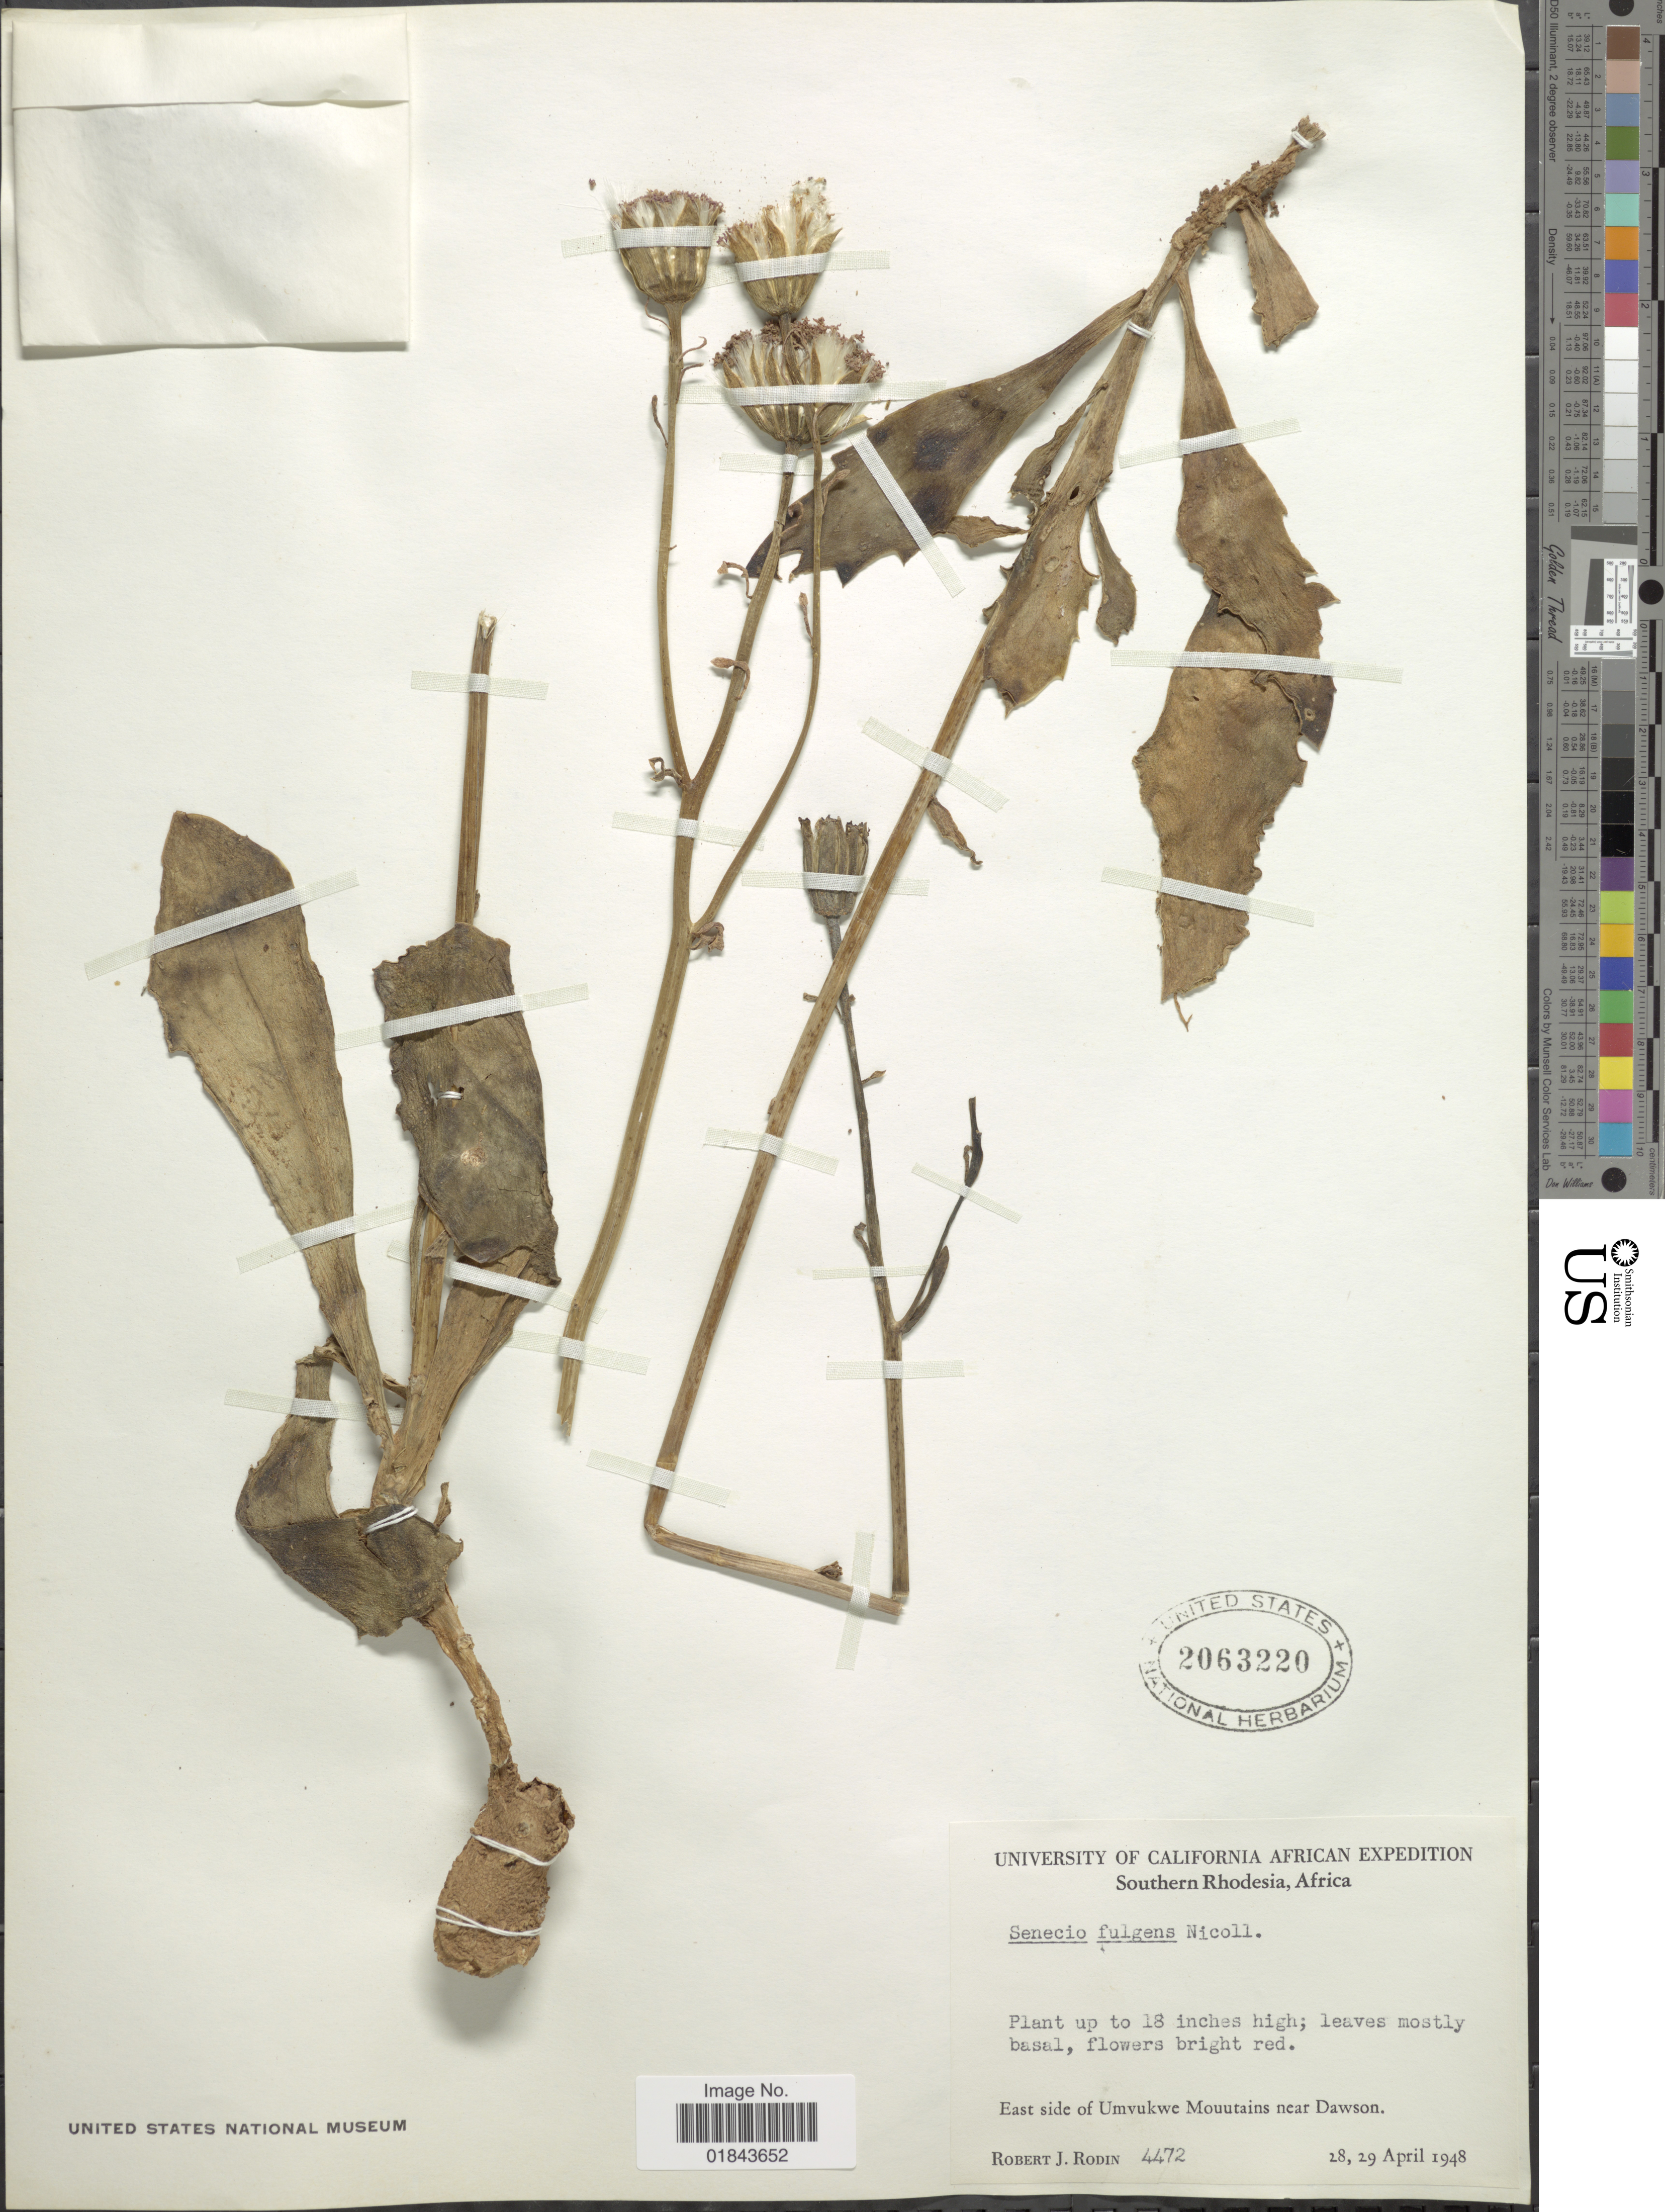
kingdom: Plantae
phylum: Tracheophyta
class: Magnoliopsida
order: Asterales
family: Asteraceae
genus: Notonia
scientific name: Notonia fulgens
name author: (Hook. f.) Guillaumin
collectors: R. J. Rodin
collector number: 4472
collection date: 1948-04-28/1948-04-29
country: Zimbabwe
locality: Southern Rhodesia, Africa, East side of Umvukwe Mountains near Dawson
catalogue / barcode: US 2063220